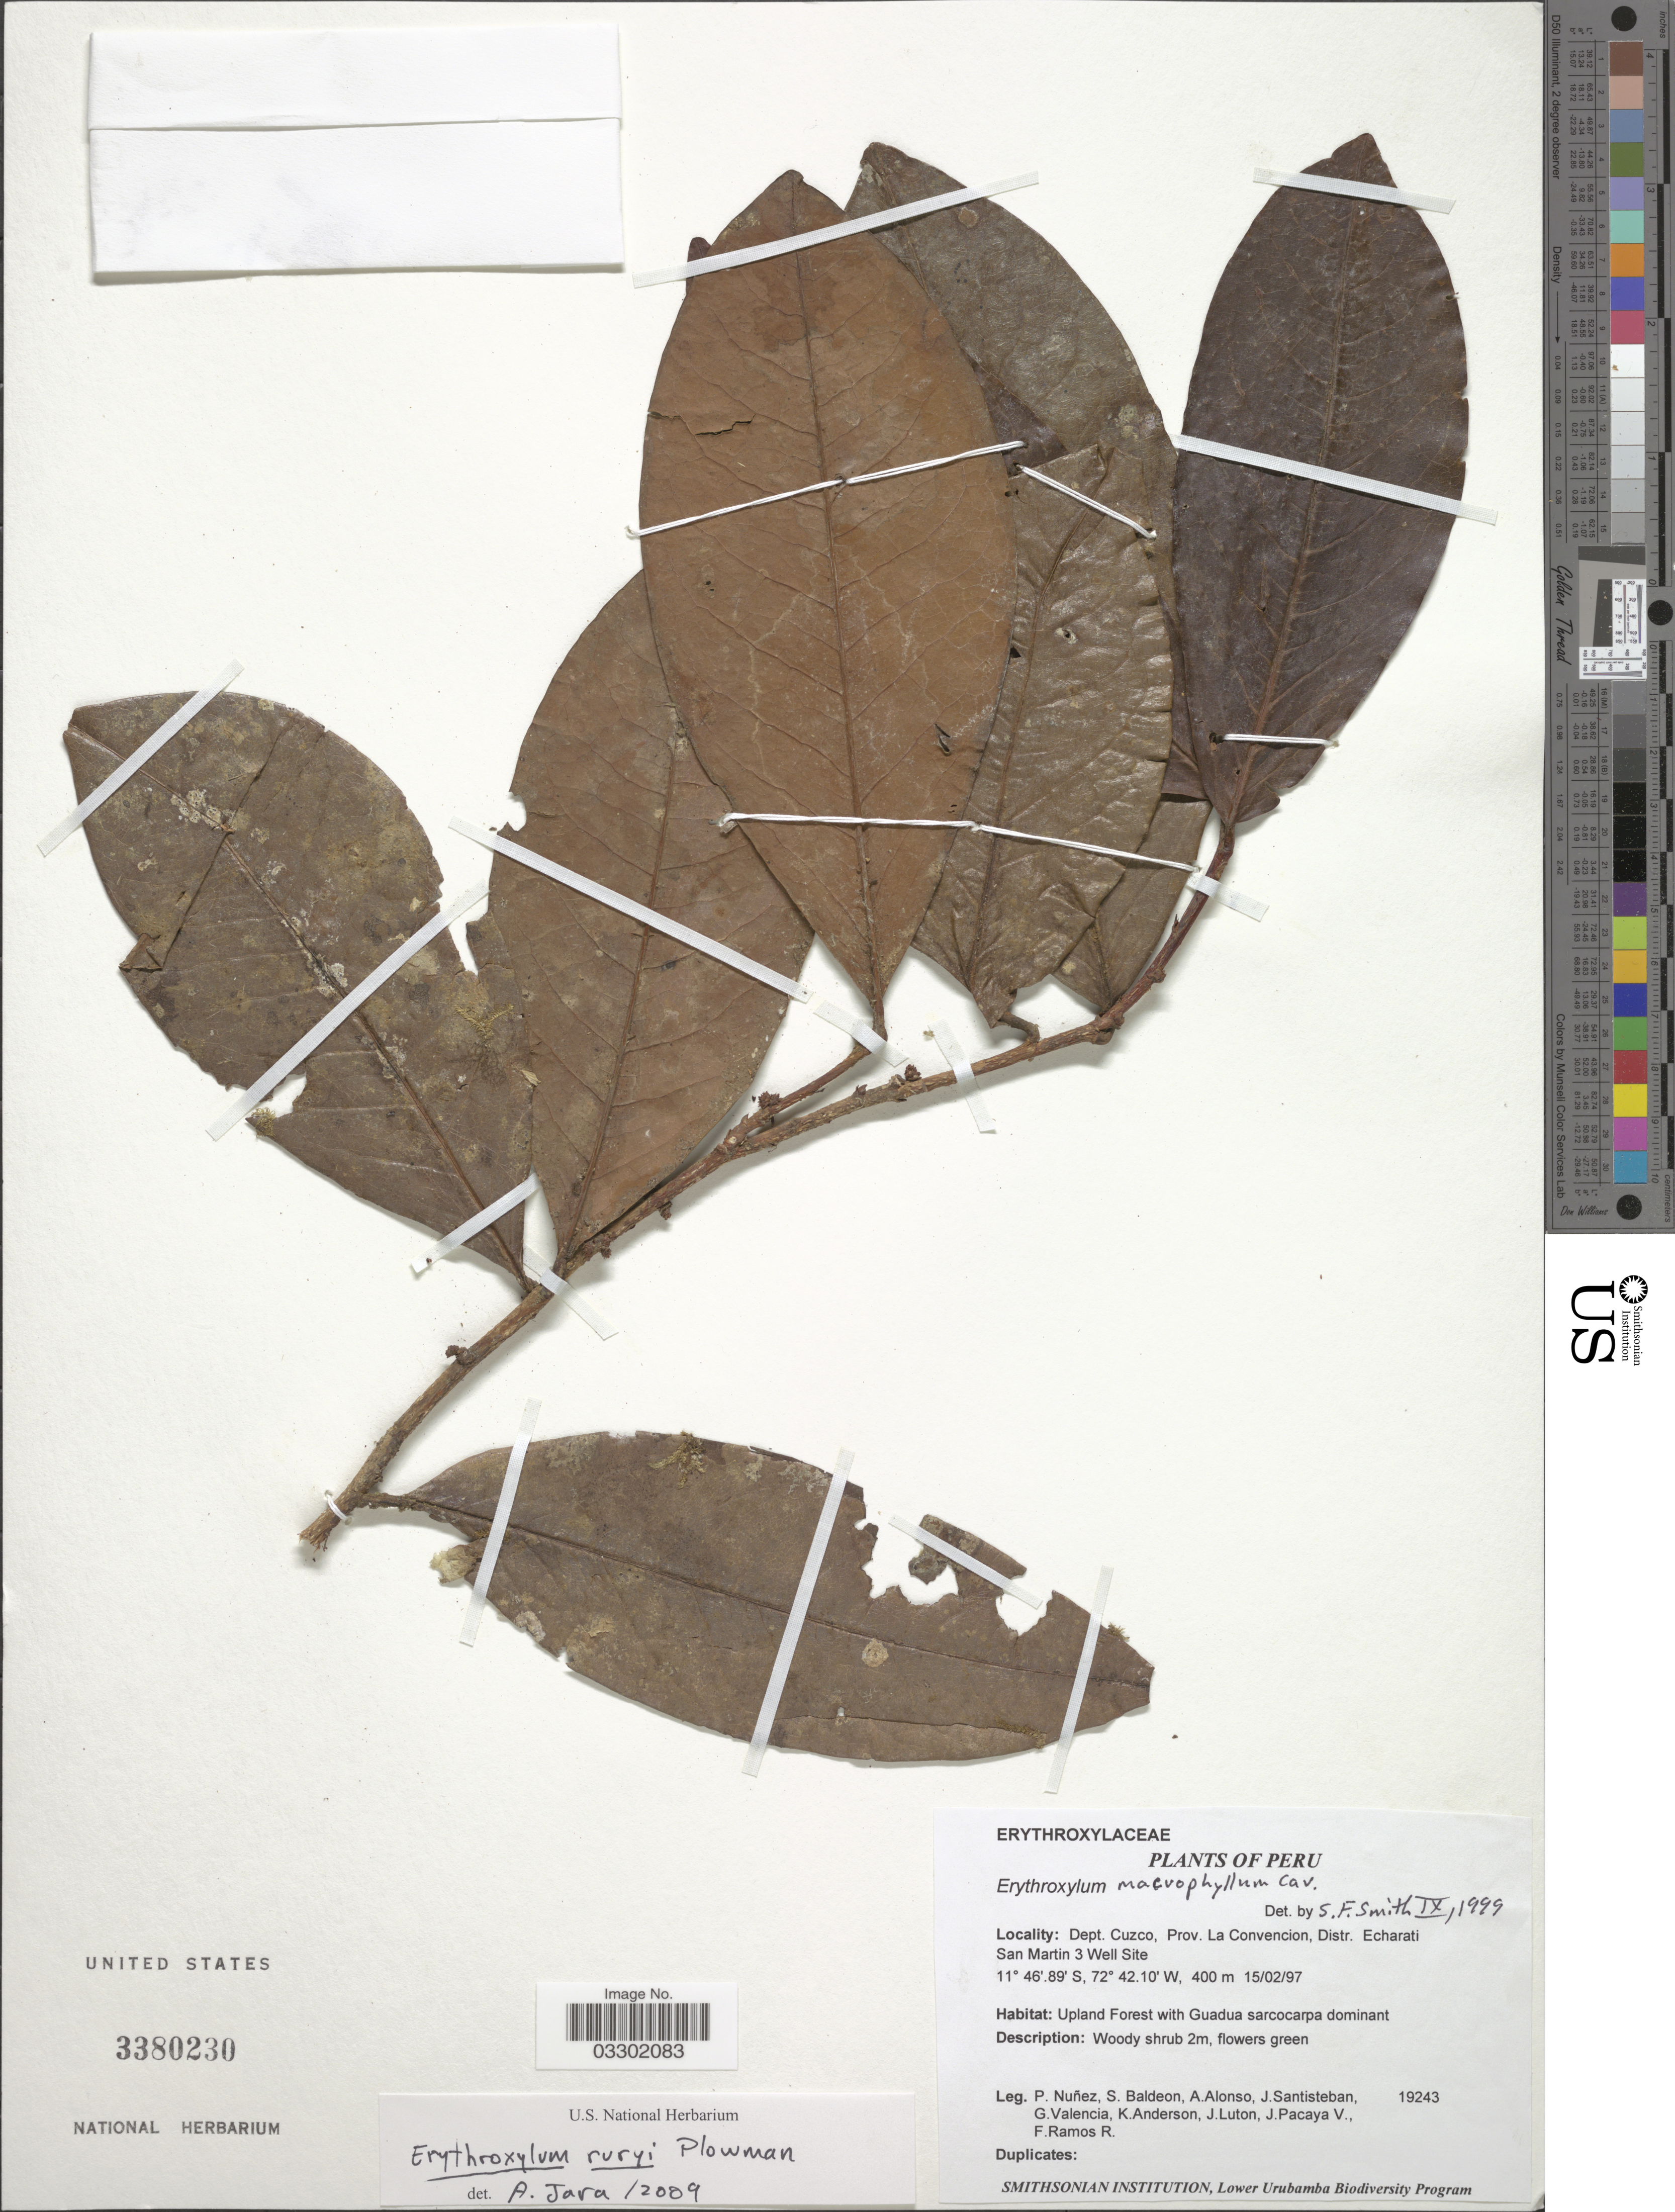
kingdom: Plantae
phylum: Tracheophyta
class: Magnoliopsida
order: Malpighiales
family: Erythroxylaceae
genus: Erythroxylum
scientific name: Erythroxylum ruryi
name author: Plowman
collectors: P. Nuñez V., S. Baldeon, A. Alonso, J. Santisteban & et al.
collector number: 19243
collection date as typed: Transcribed d/m/y: 15/2/97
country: Peru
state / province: Cusco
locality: Dept. Cuzco, Prov. La Convencion, Distr. Echarati San Martin 3 Well Site.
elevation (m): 400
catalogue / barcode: US 3380230